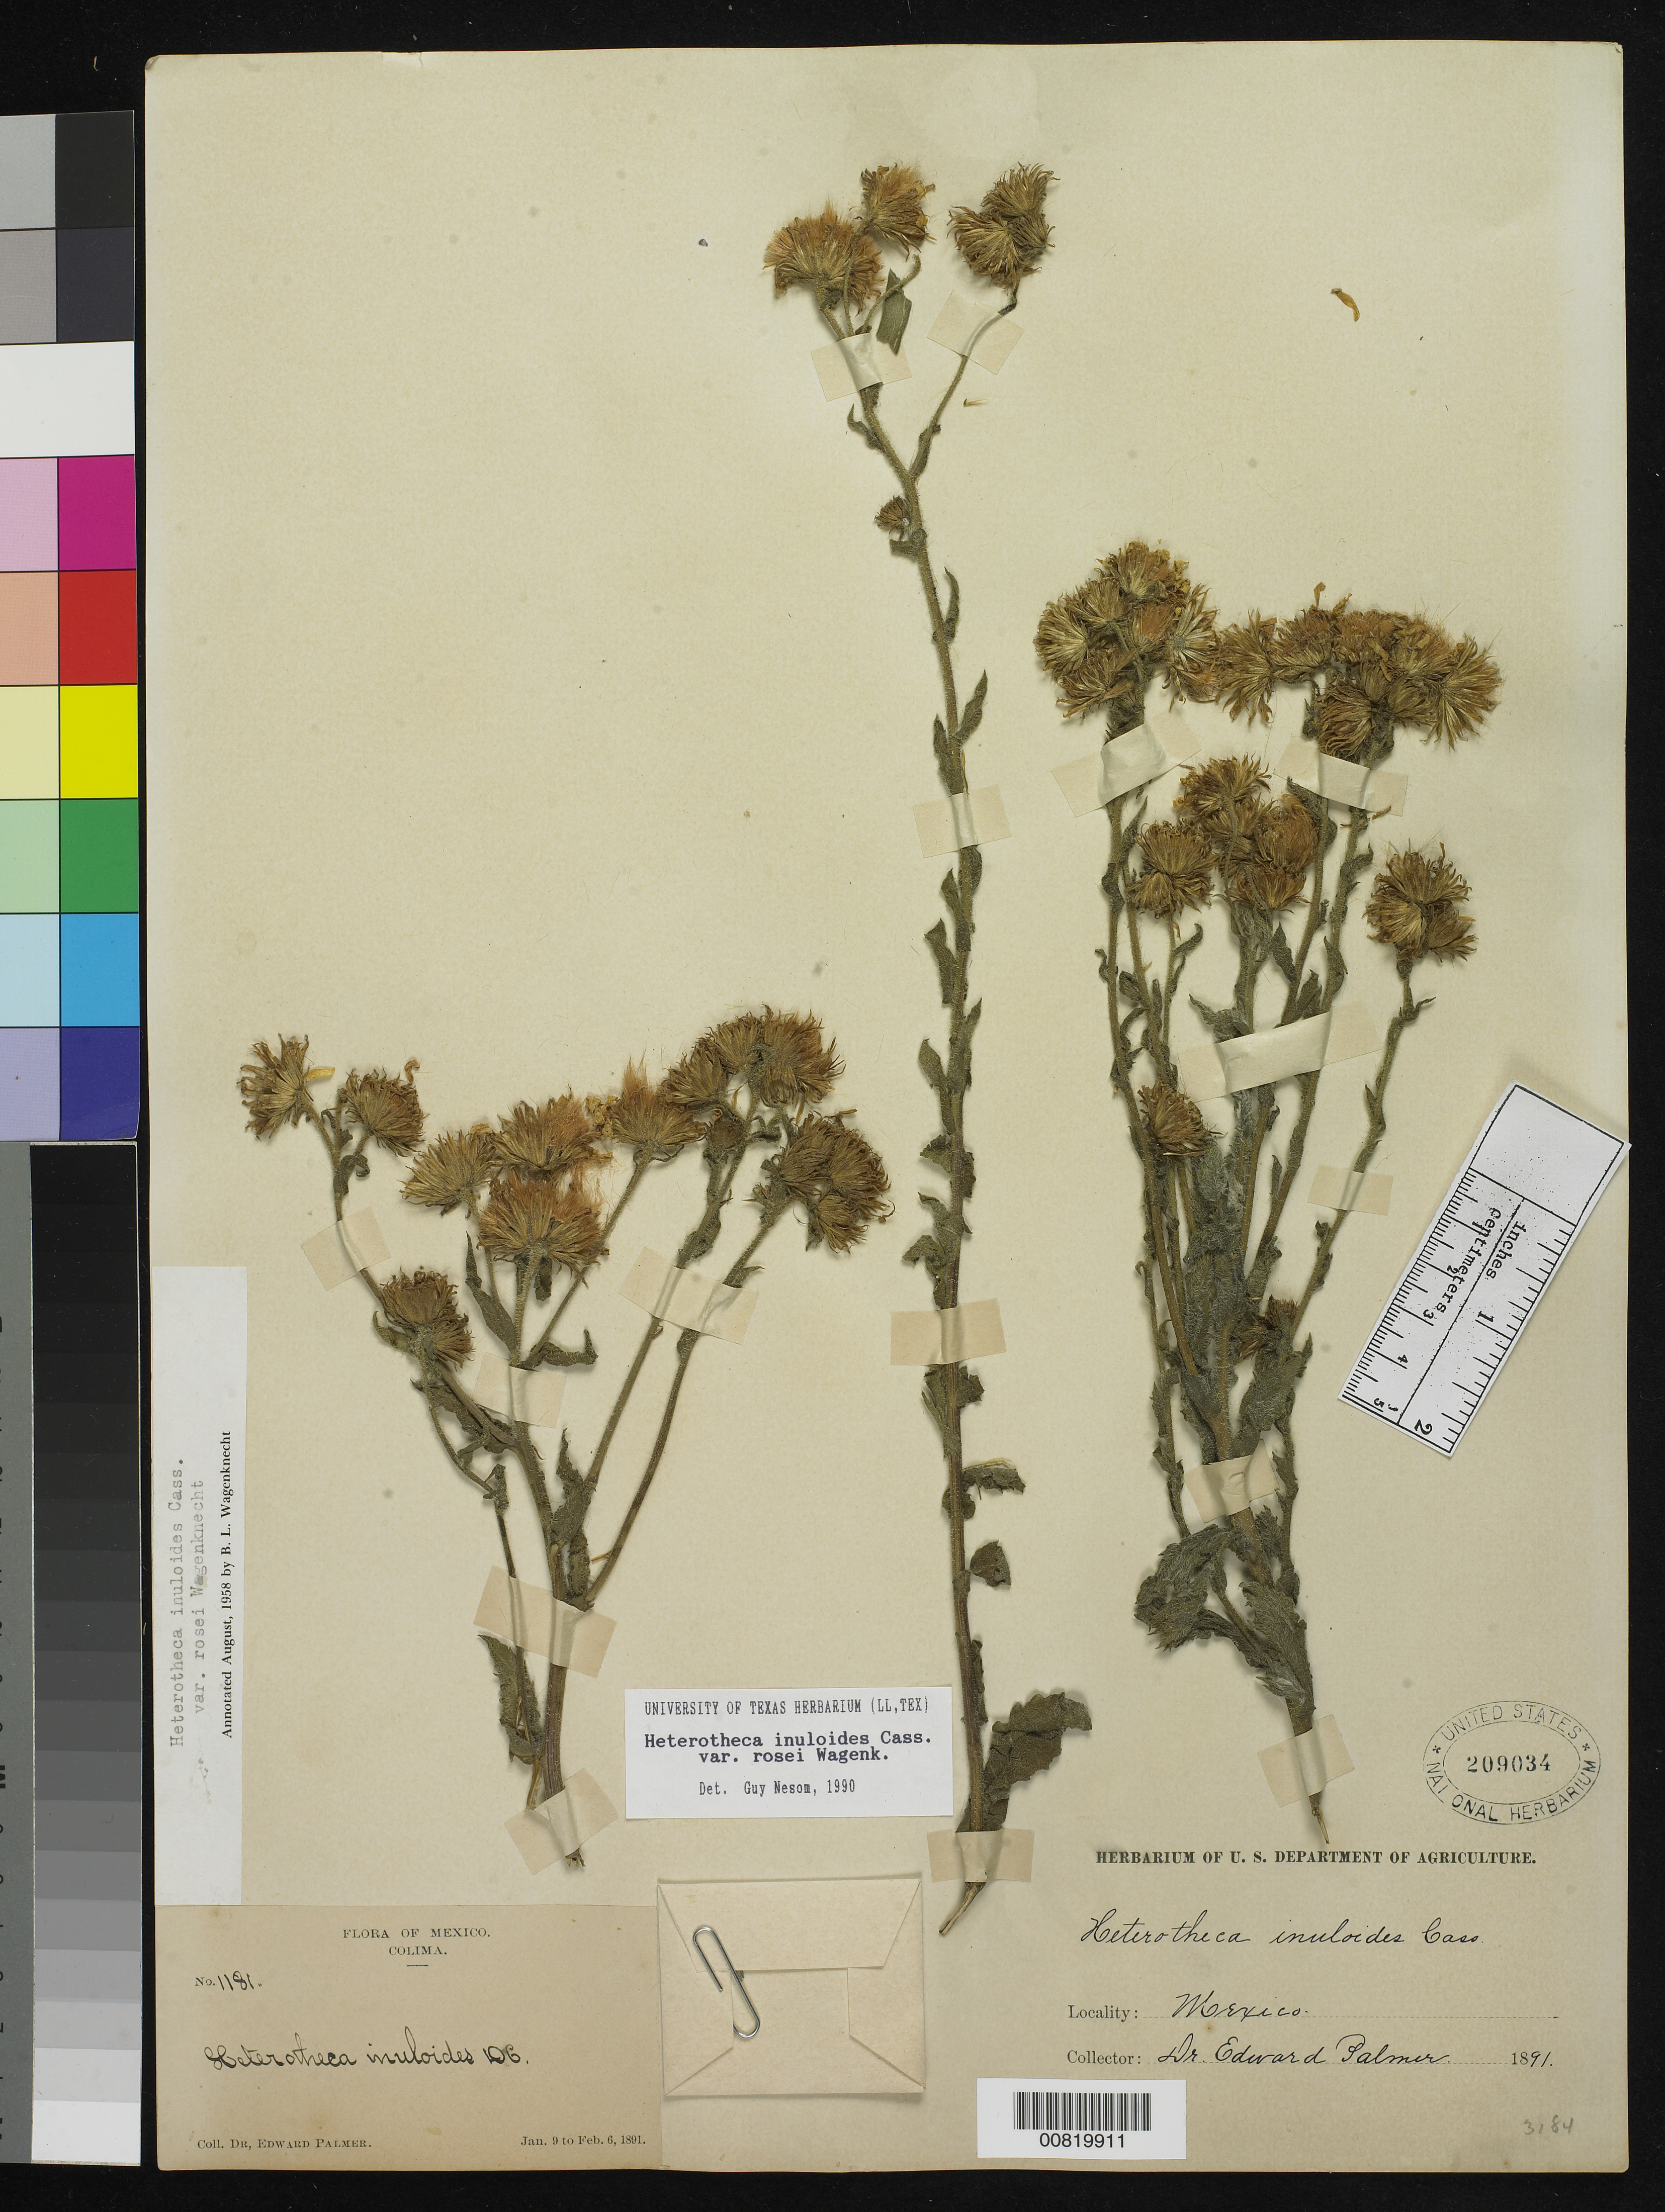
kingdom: Plantae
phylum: Tracheophyta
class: Magnoliopsida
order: Asterales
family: Asteraceae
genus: Heterotheca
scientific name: Heterotheca inuloides var. rosei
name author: B. Wagenkn.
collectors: E. Palmer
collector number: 1181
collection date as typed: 09 Jan 1891 to 06 Feb 1891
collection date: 1891-01-09/1891-02-06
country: Mexico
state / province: Colima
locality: Colima.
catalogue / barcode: US 209034